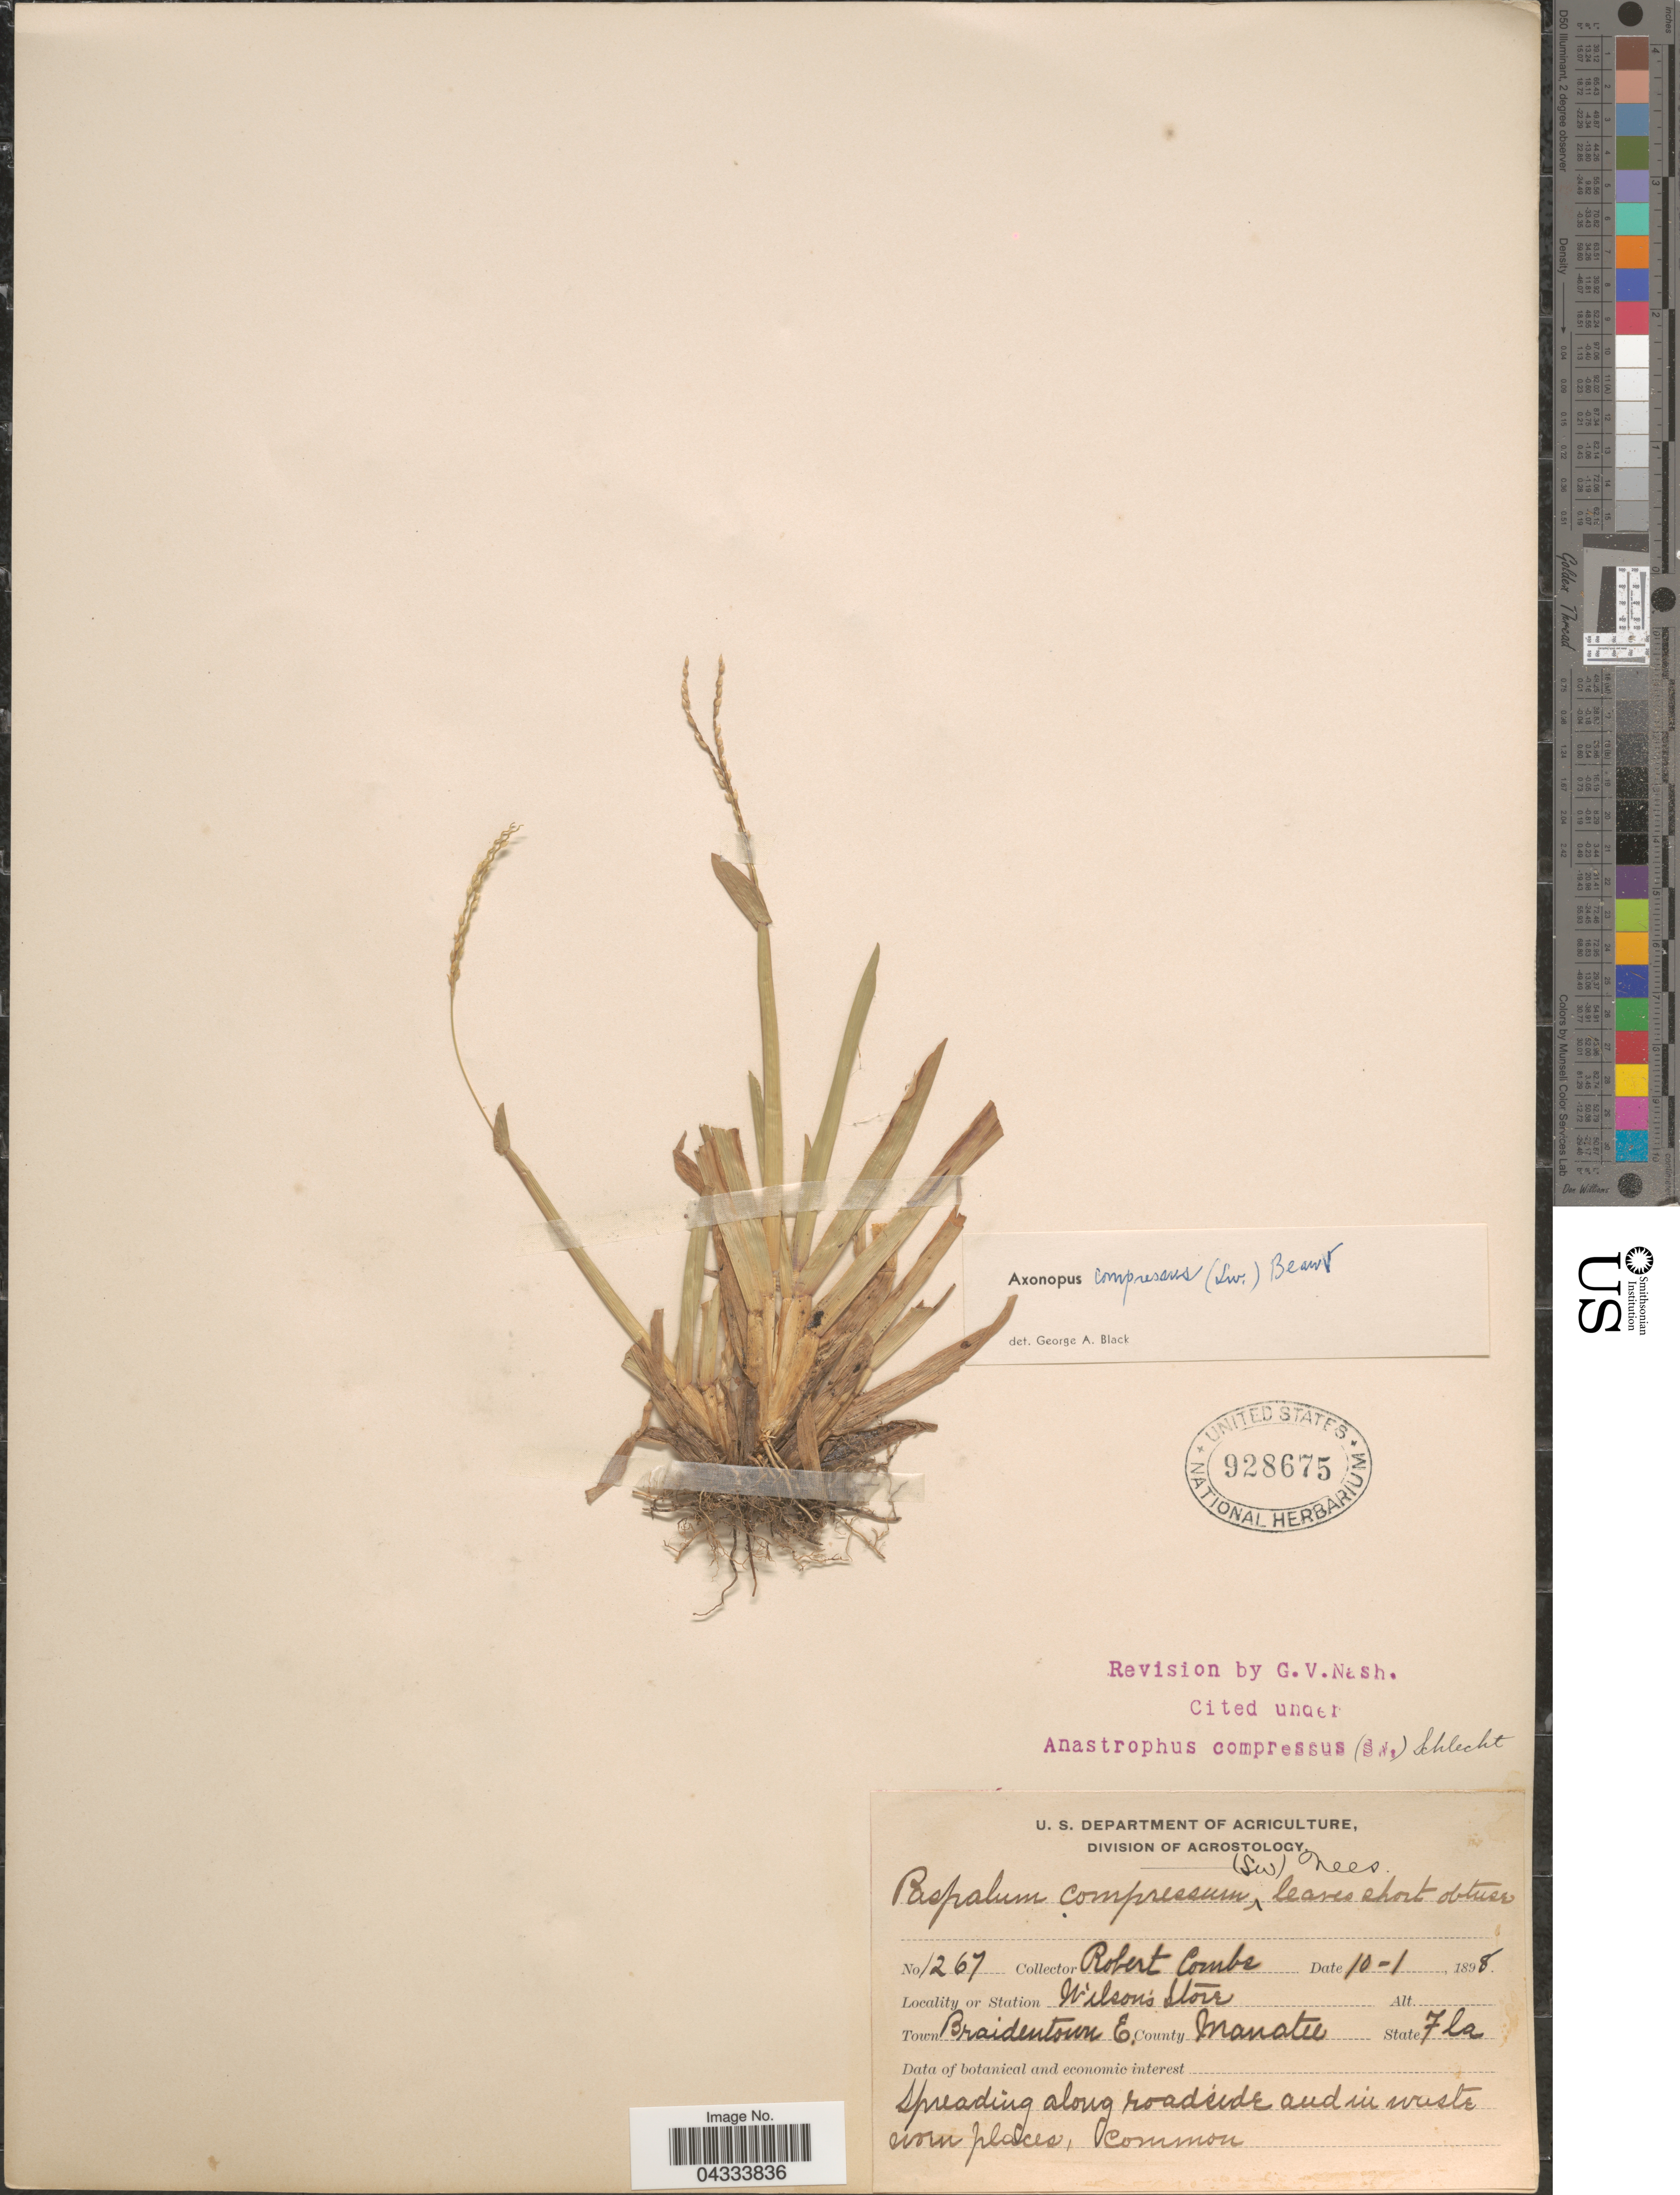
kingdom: Plantae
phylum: Tracheophyta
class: Liliopsida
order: Poales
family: Poaceae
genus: Axonopus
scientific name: Axonopus compressus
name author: (Sw.) P. Beauv.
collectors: R. Combs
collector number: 1267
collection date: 1898-10-01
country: United States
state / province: Florida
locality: Wilson's Store. Town Braidentown E. County Manatee.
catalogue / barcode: US 928675